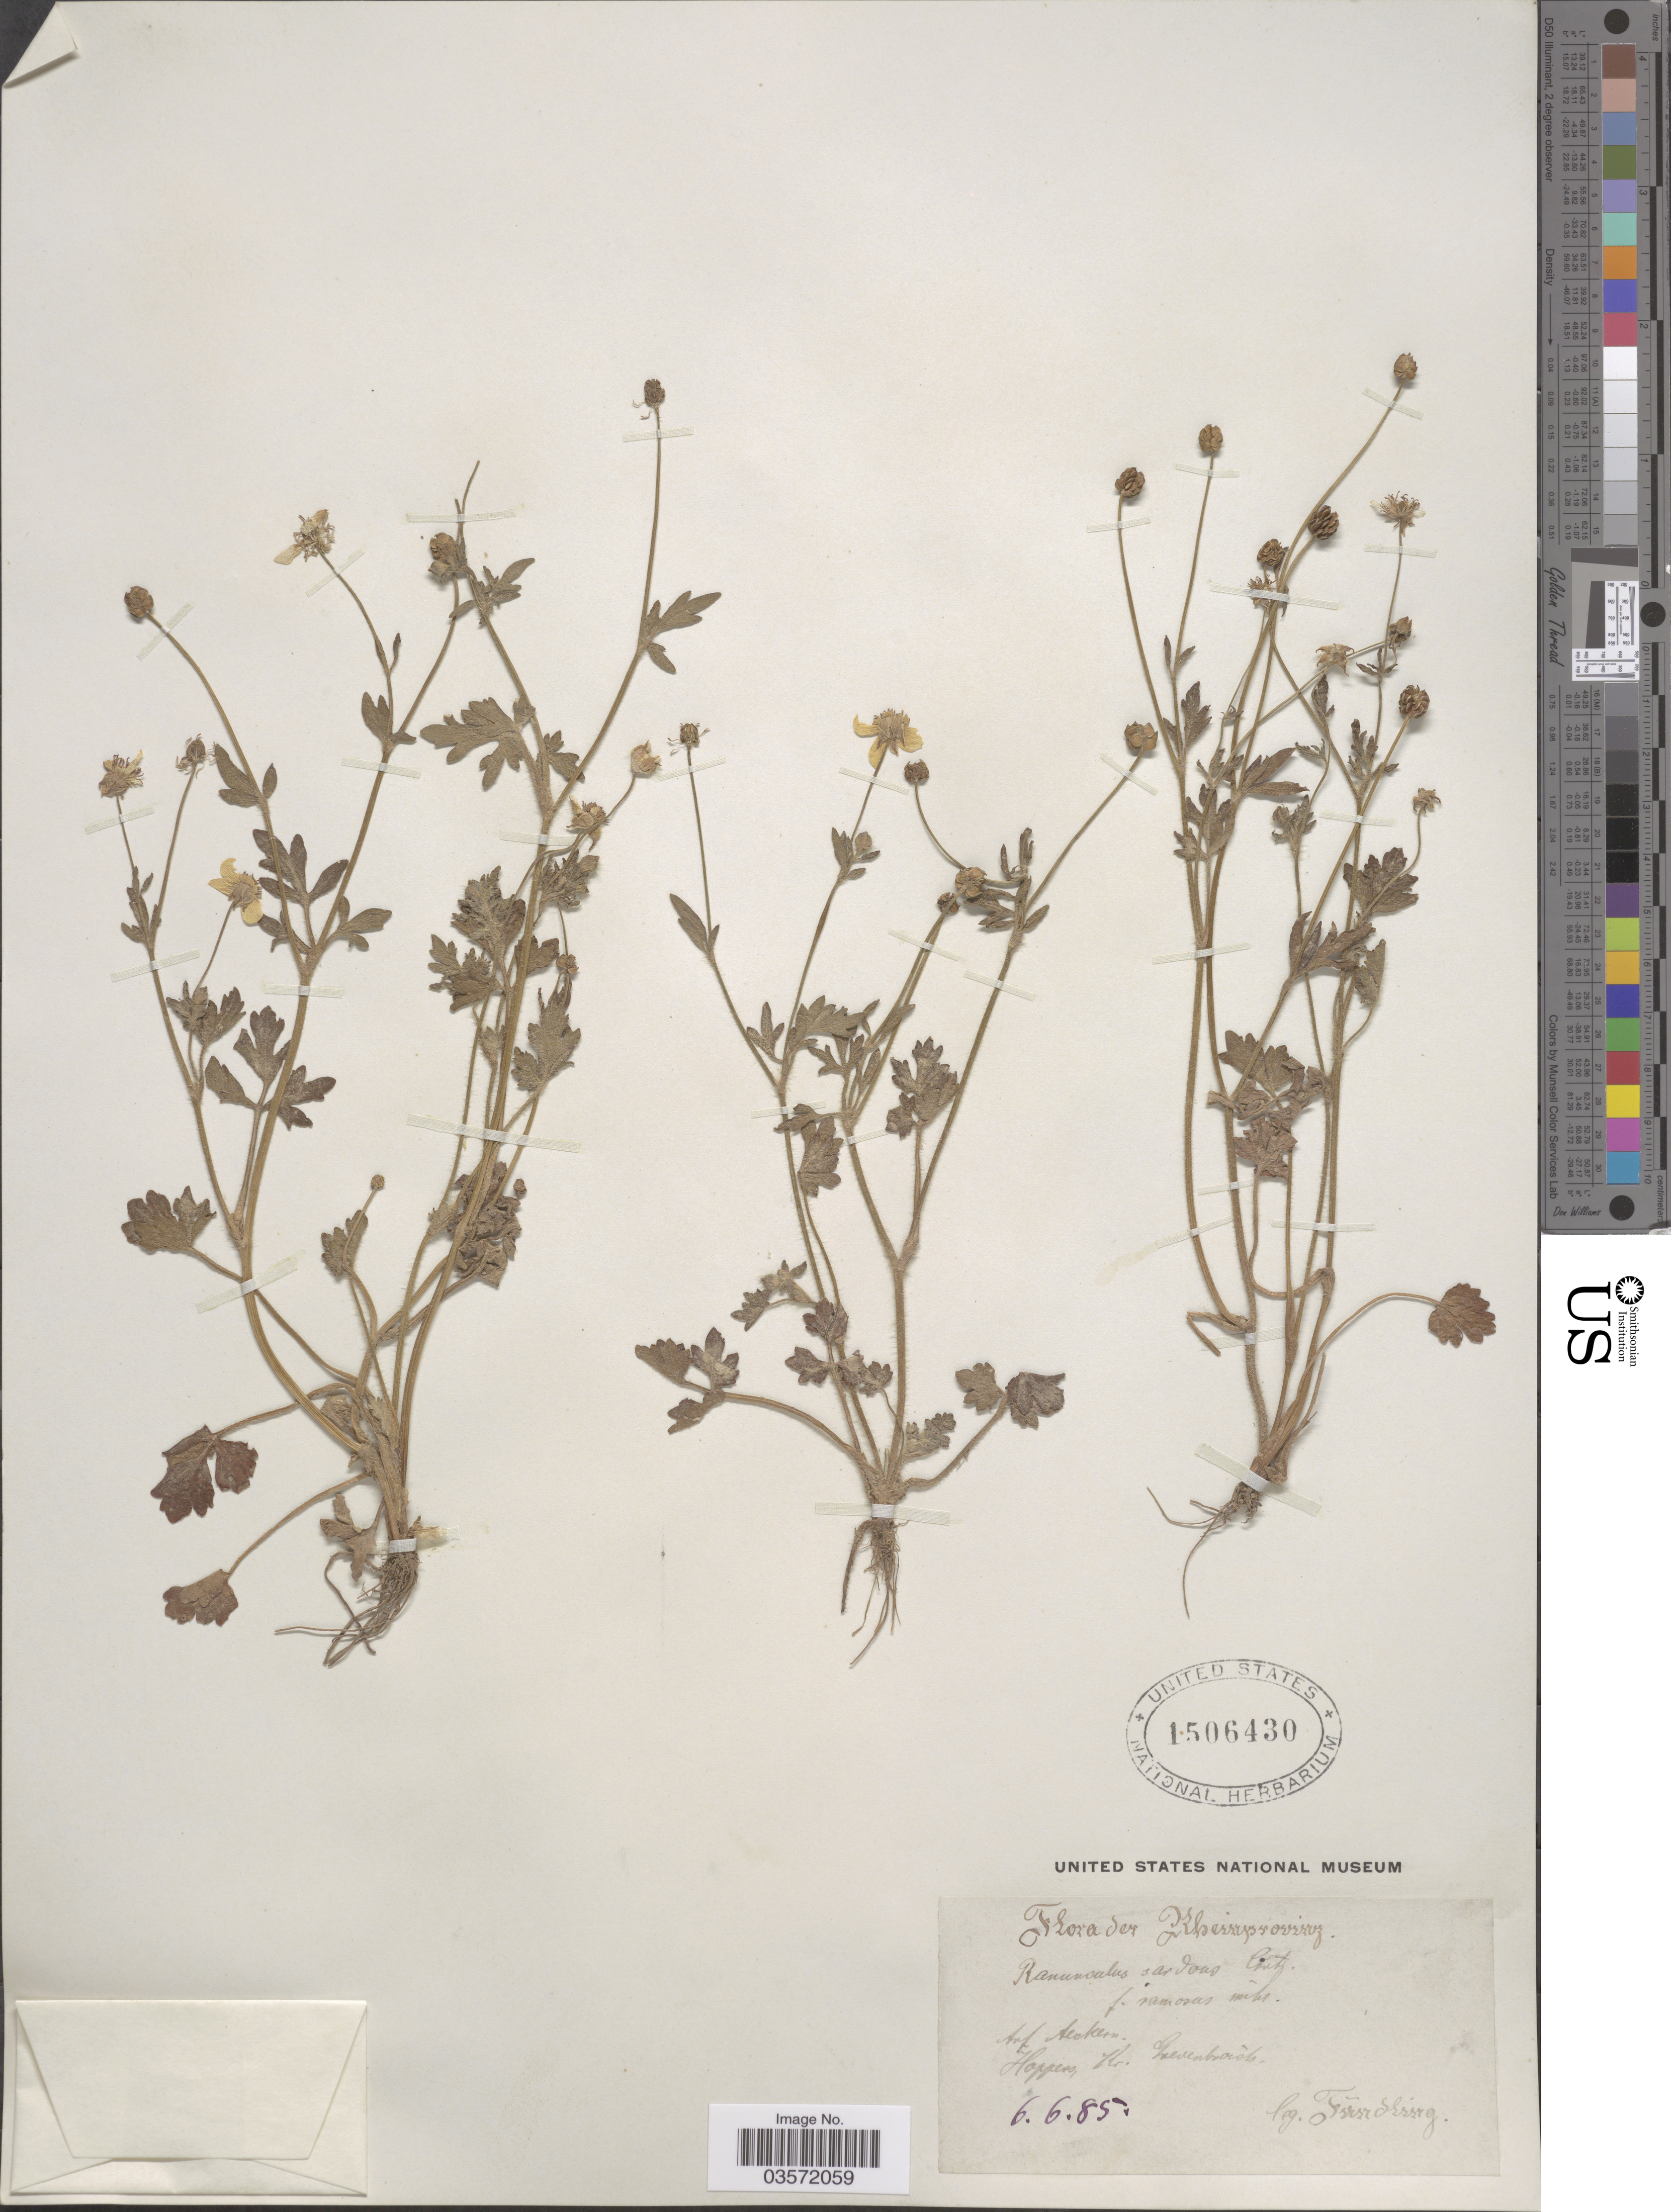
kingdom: Plantae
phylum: Tracheophyta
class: Magnoliopsida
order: Ranunculales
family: Ranunculaceae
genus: Ranunculus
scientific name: Ranunculus sardous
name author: Crantz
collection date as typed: Transcribed d/m/y: 6/6/85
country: Germany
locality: Rheinzprovinz. Auf Aeckern. Hoppers, Kr. Grevenbroich.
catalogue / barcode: US 1506430